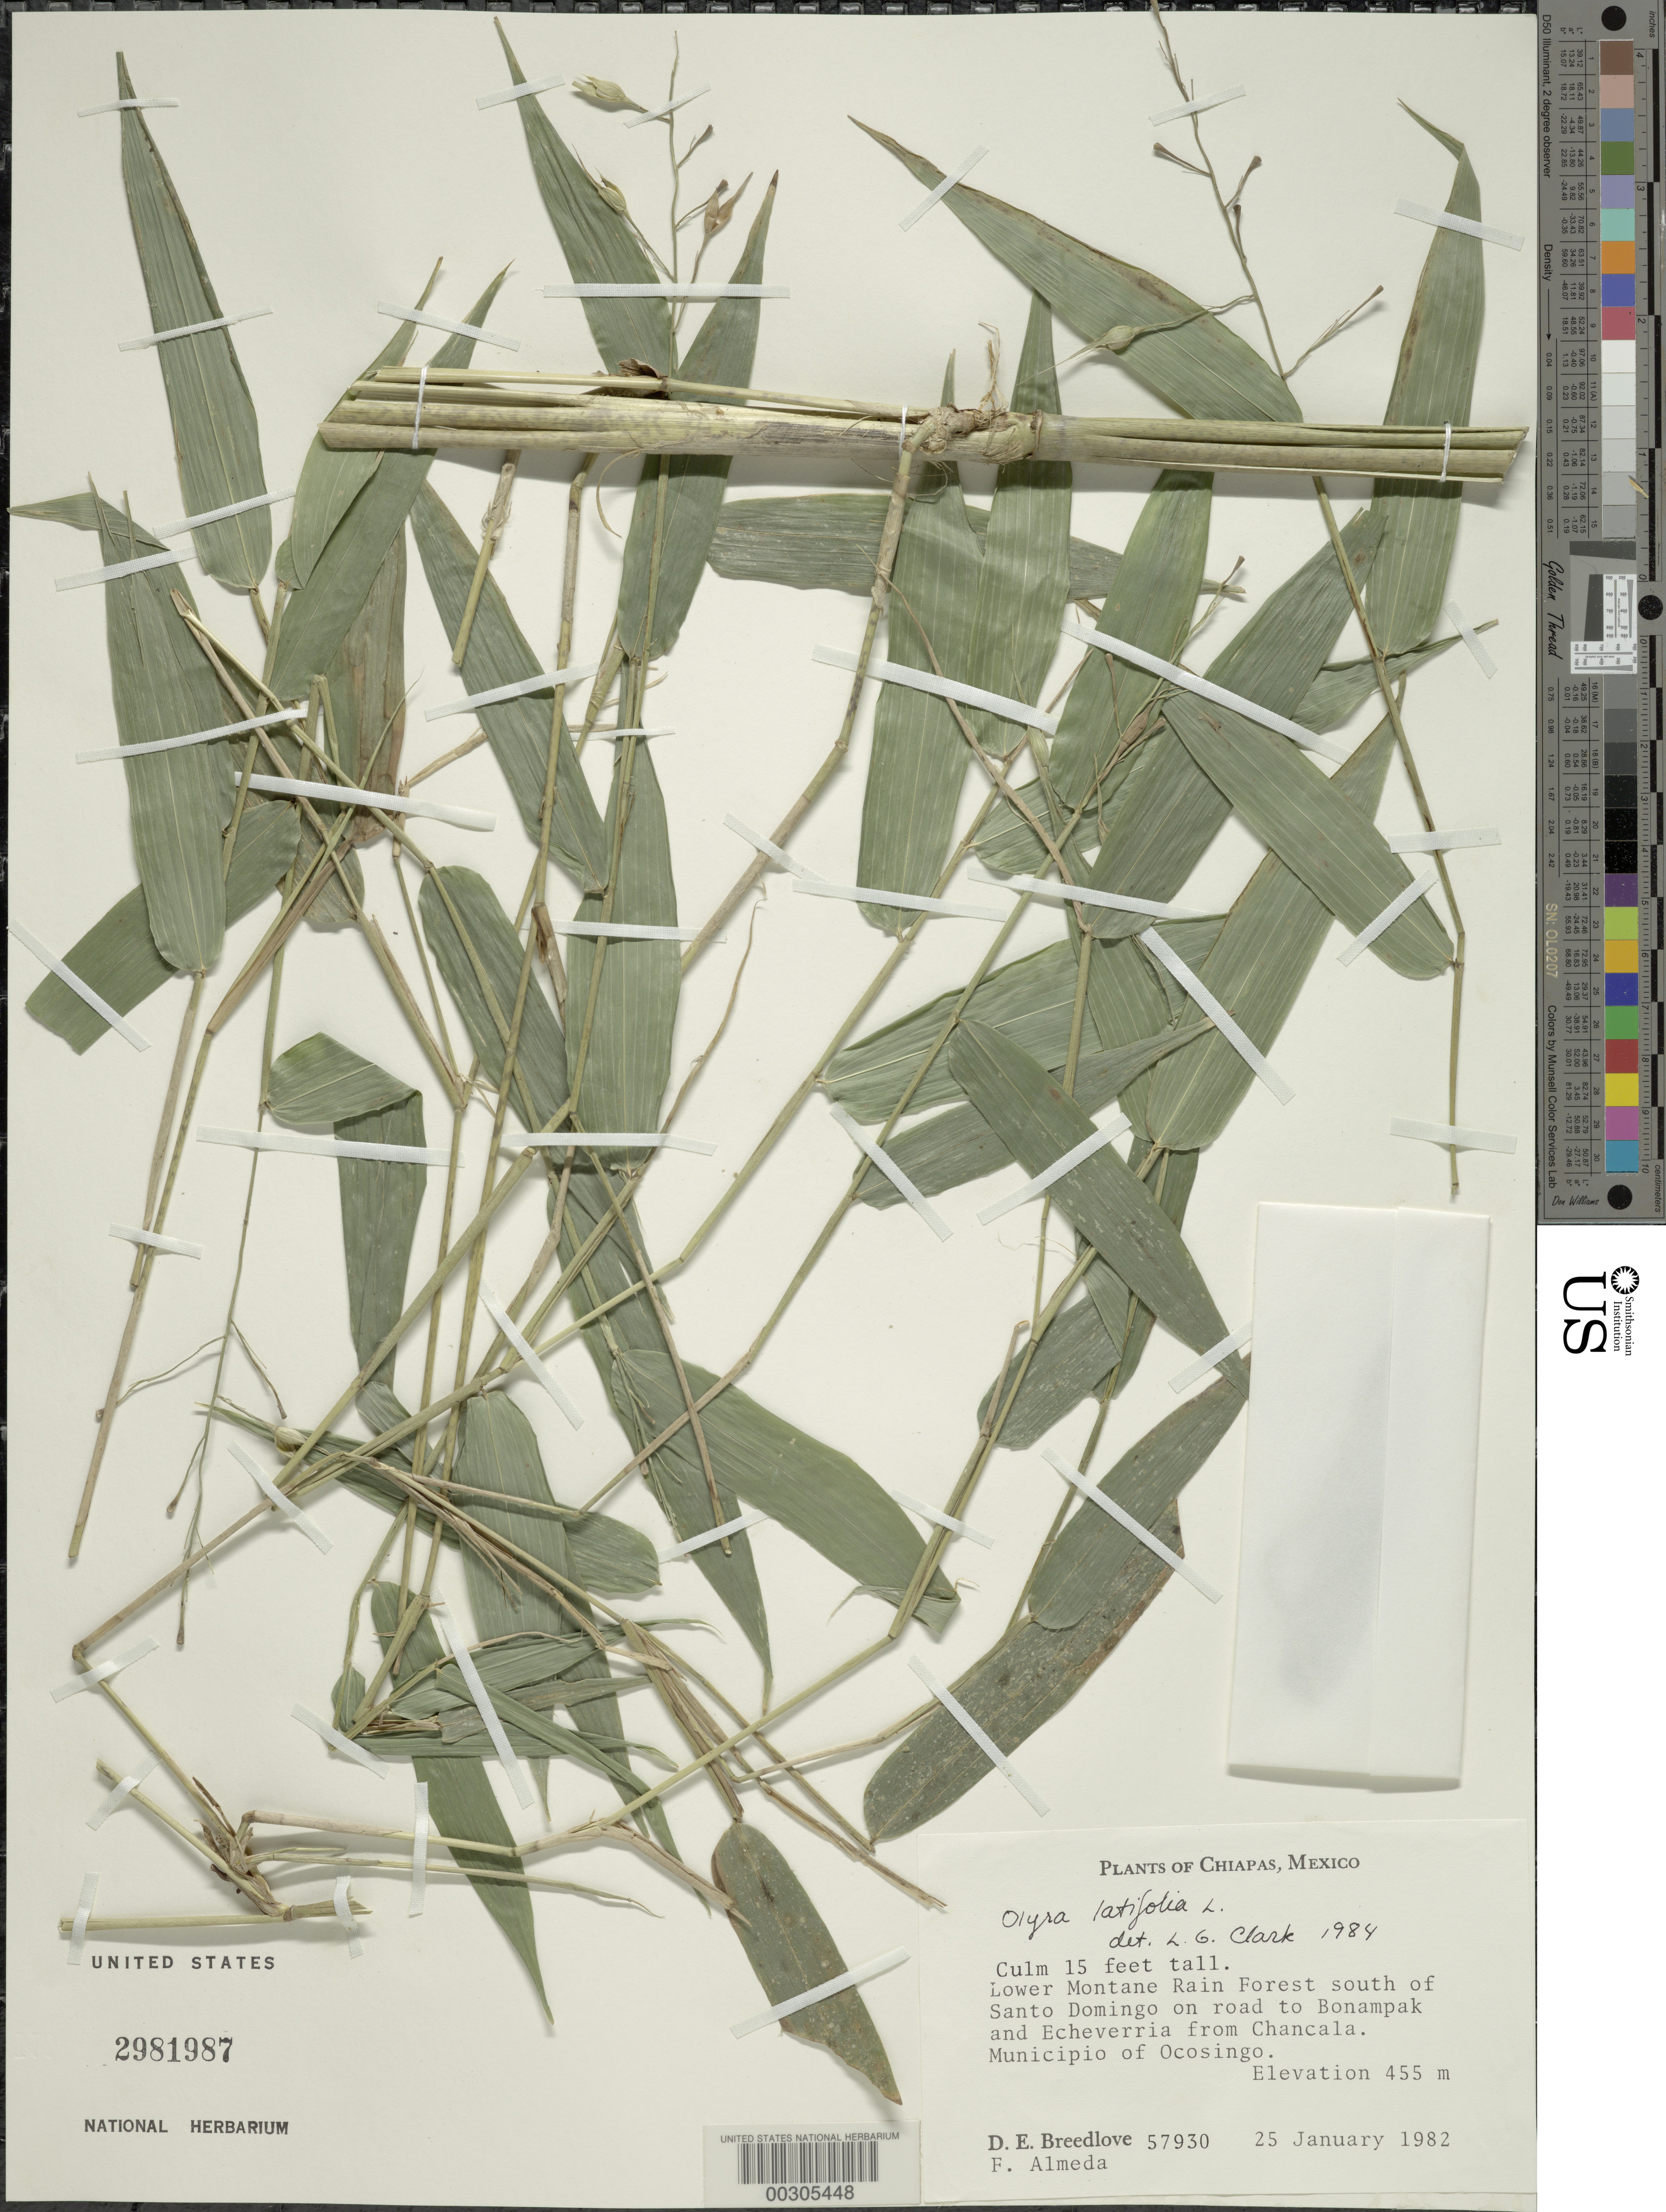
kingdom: Plantae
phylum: Tracheophyta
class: Liliopsida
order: Poales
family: Poaceae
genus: Olyra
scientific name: Olyra latifolia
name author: L.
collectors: D. E. Breedlove & F. Almeda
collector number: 57930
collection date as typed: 25 Jan 1982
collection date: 1982-01-25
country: Mexico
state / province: Chiapas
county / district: Ocosingo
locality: Santo Domingo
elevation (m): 455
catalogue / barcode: US 2981987